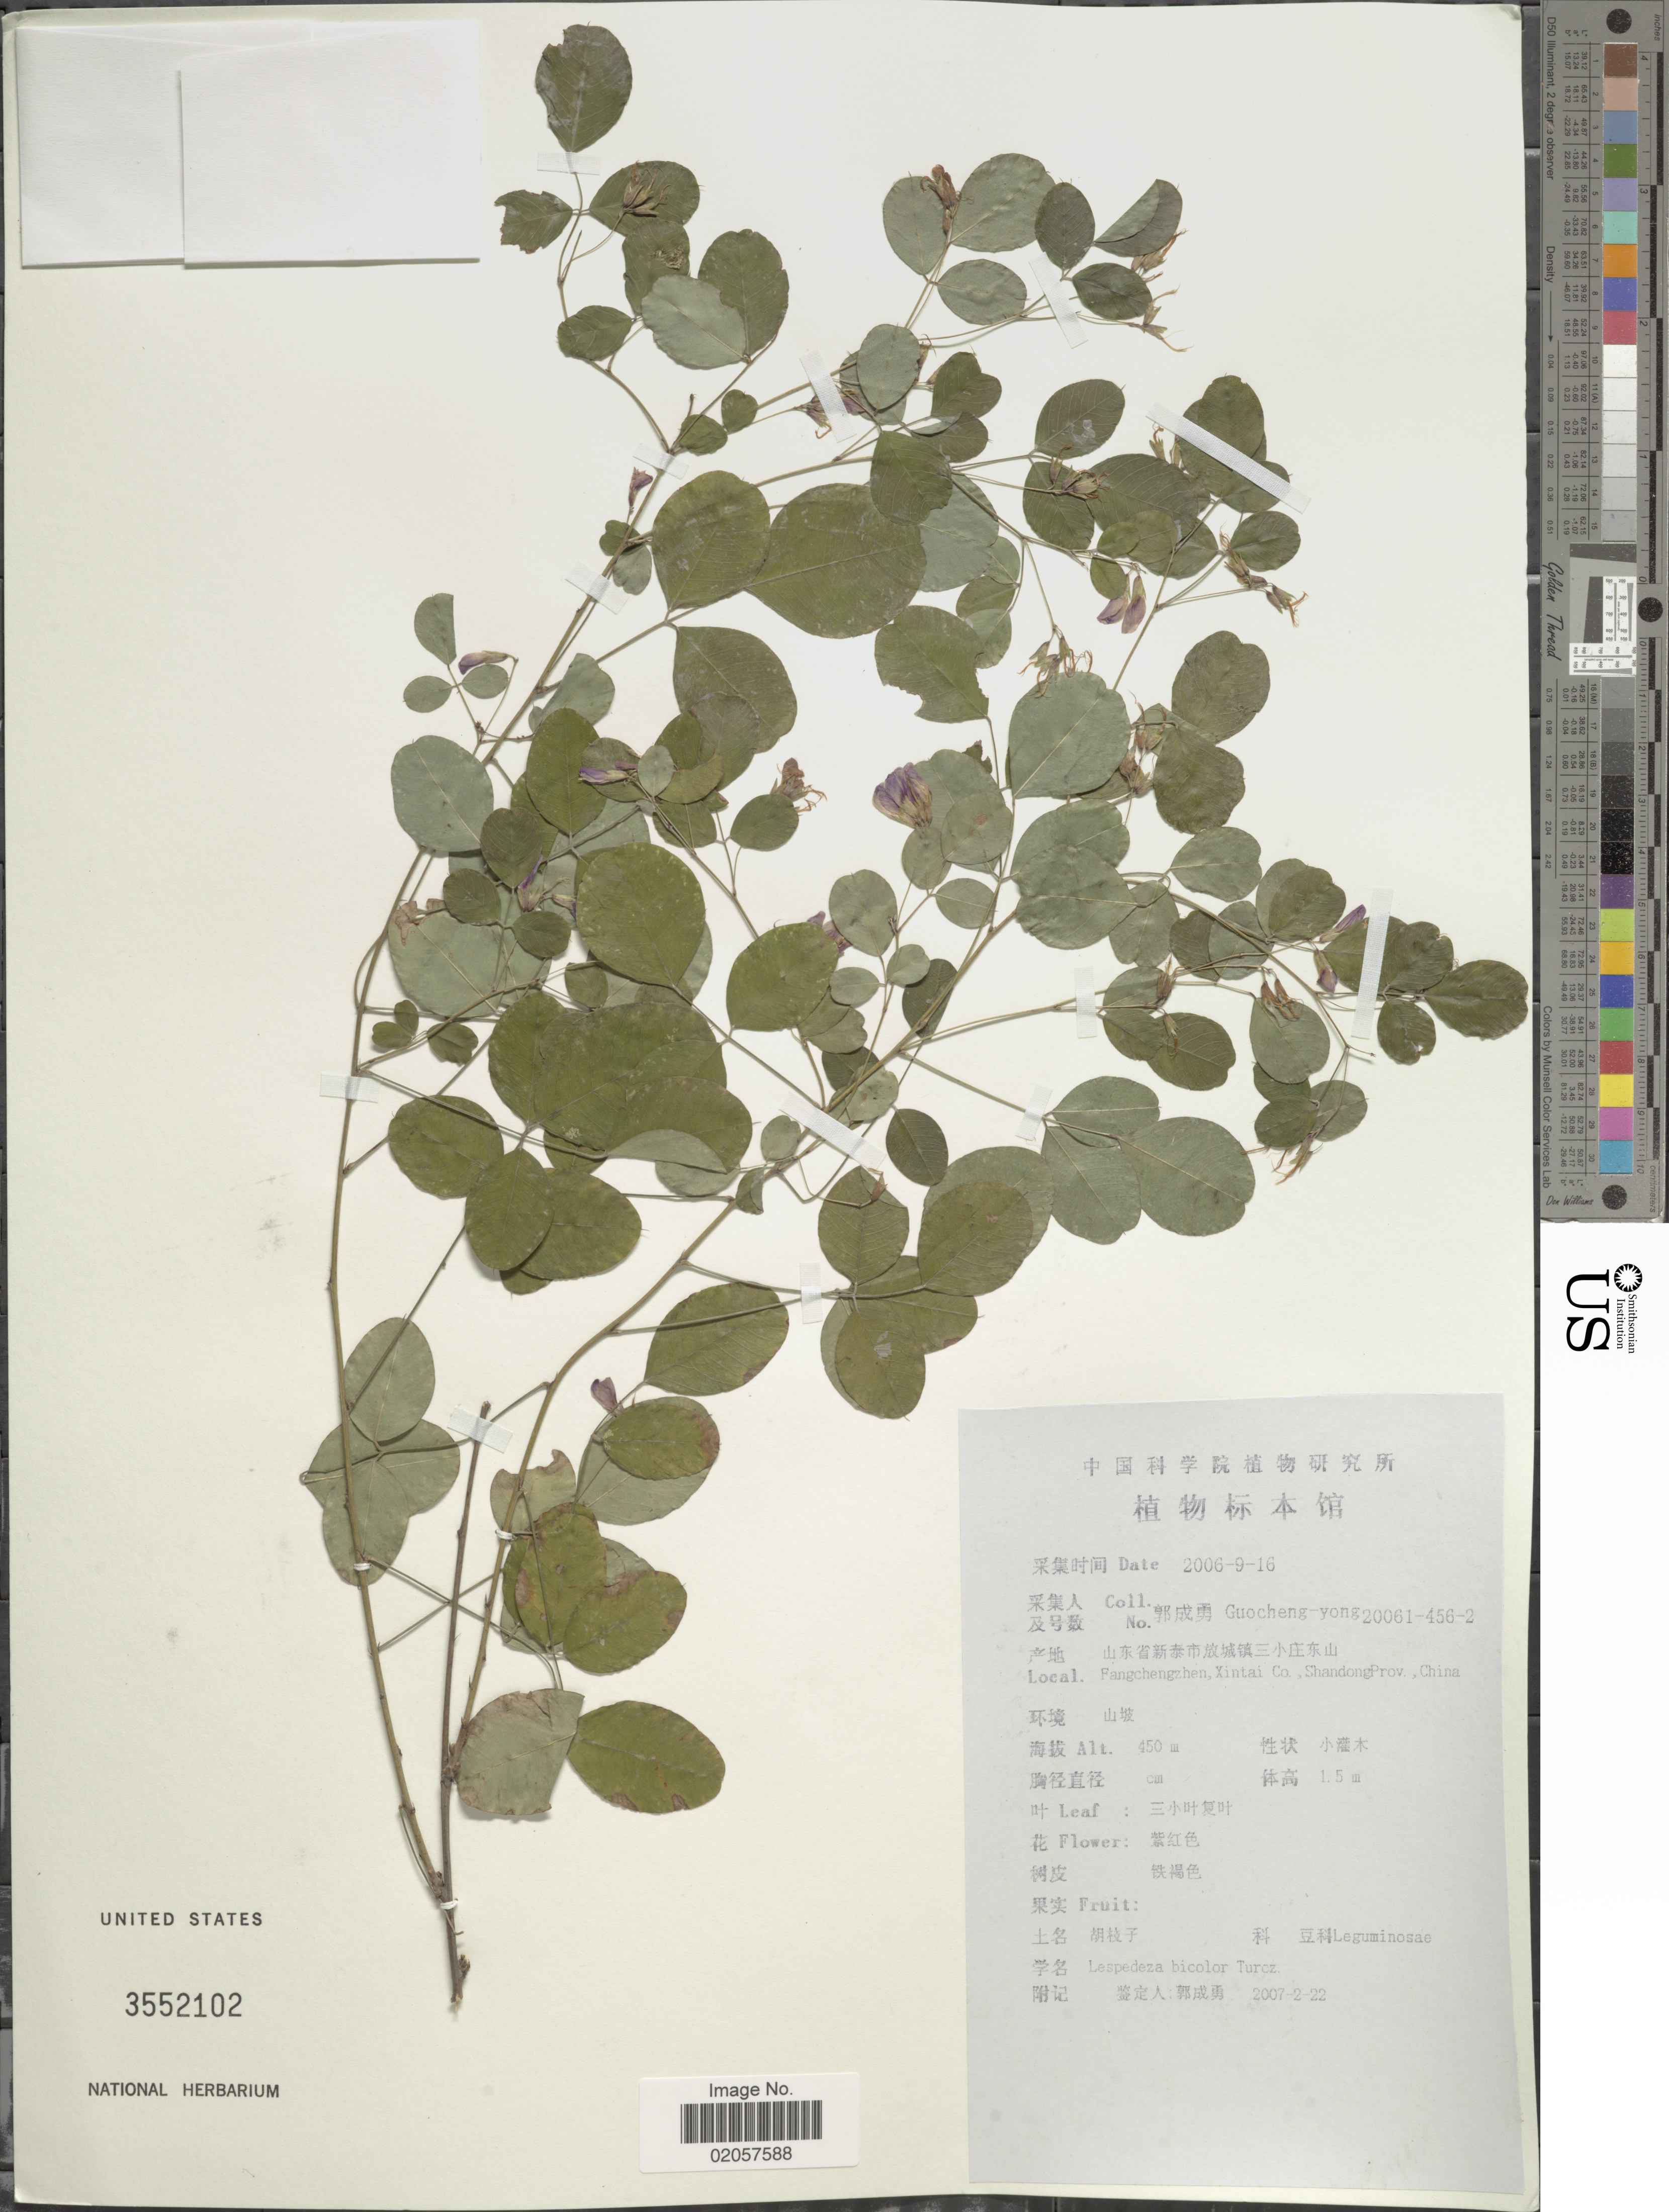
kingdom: Plantae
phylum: Tracheophyta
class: Magnoliopsida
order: Fabales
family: Fabaceae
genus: Lespedeza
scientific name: Lespedeza bicolor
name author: Turcz.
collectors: Guo cheng-yong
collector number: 200614562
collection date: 2006-09-16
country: China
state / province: Shandong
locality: Fangchengzhen, Xintai co., Shandong Prov. China.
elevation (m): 450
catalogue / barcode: US 3552102